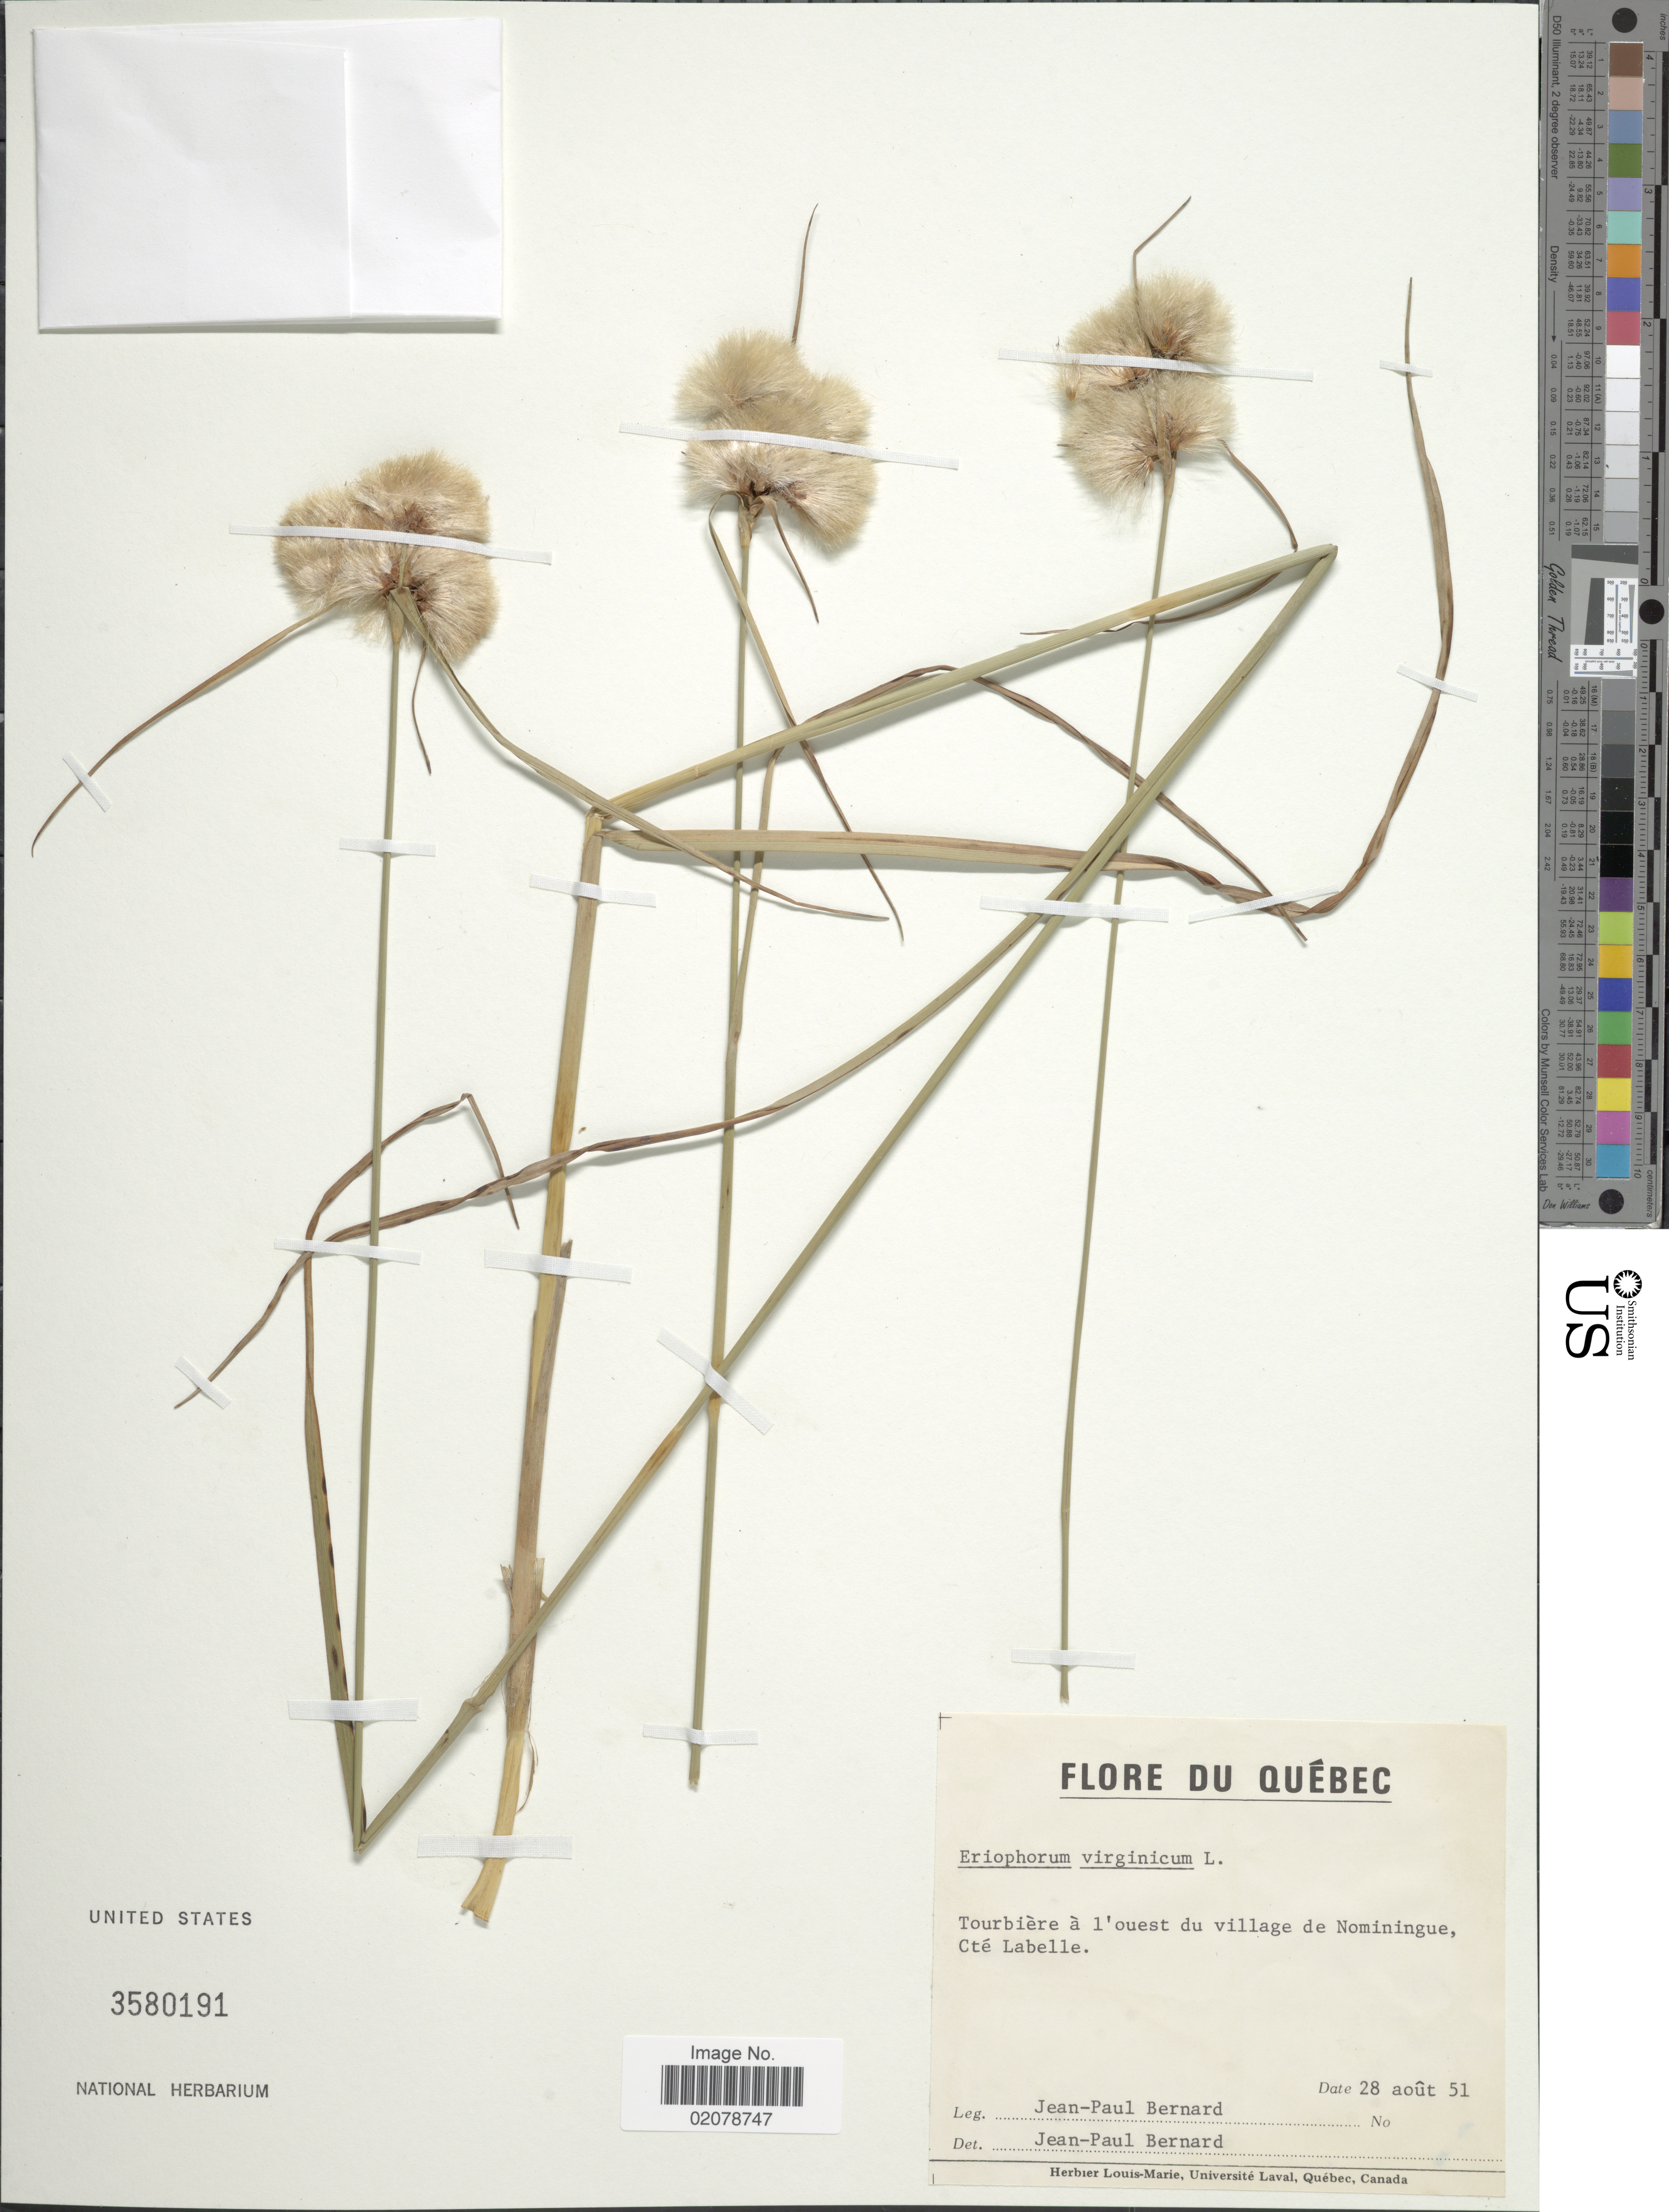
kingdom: Plantae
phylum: Tracheophyta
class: Liliopsida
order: Poales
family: Cyperaceae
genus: Eriophorum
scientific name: Eriophorum virginicum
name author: L.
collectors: J.-P. Bernard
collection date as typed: Transcribed d/m/y: 28/8/51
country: Canada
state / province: Quebec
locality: Tourbière à l'ouest du village de Nominingue, Ctè Labelle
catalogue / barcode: US 3580191